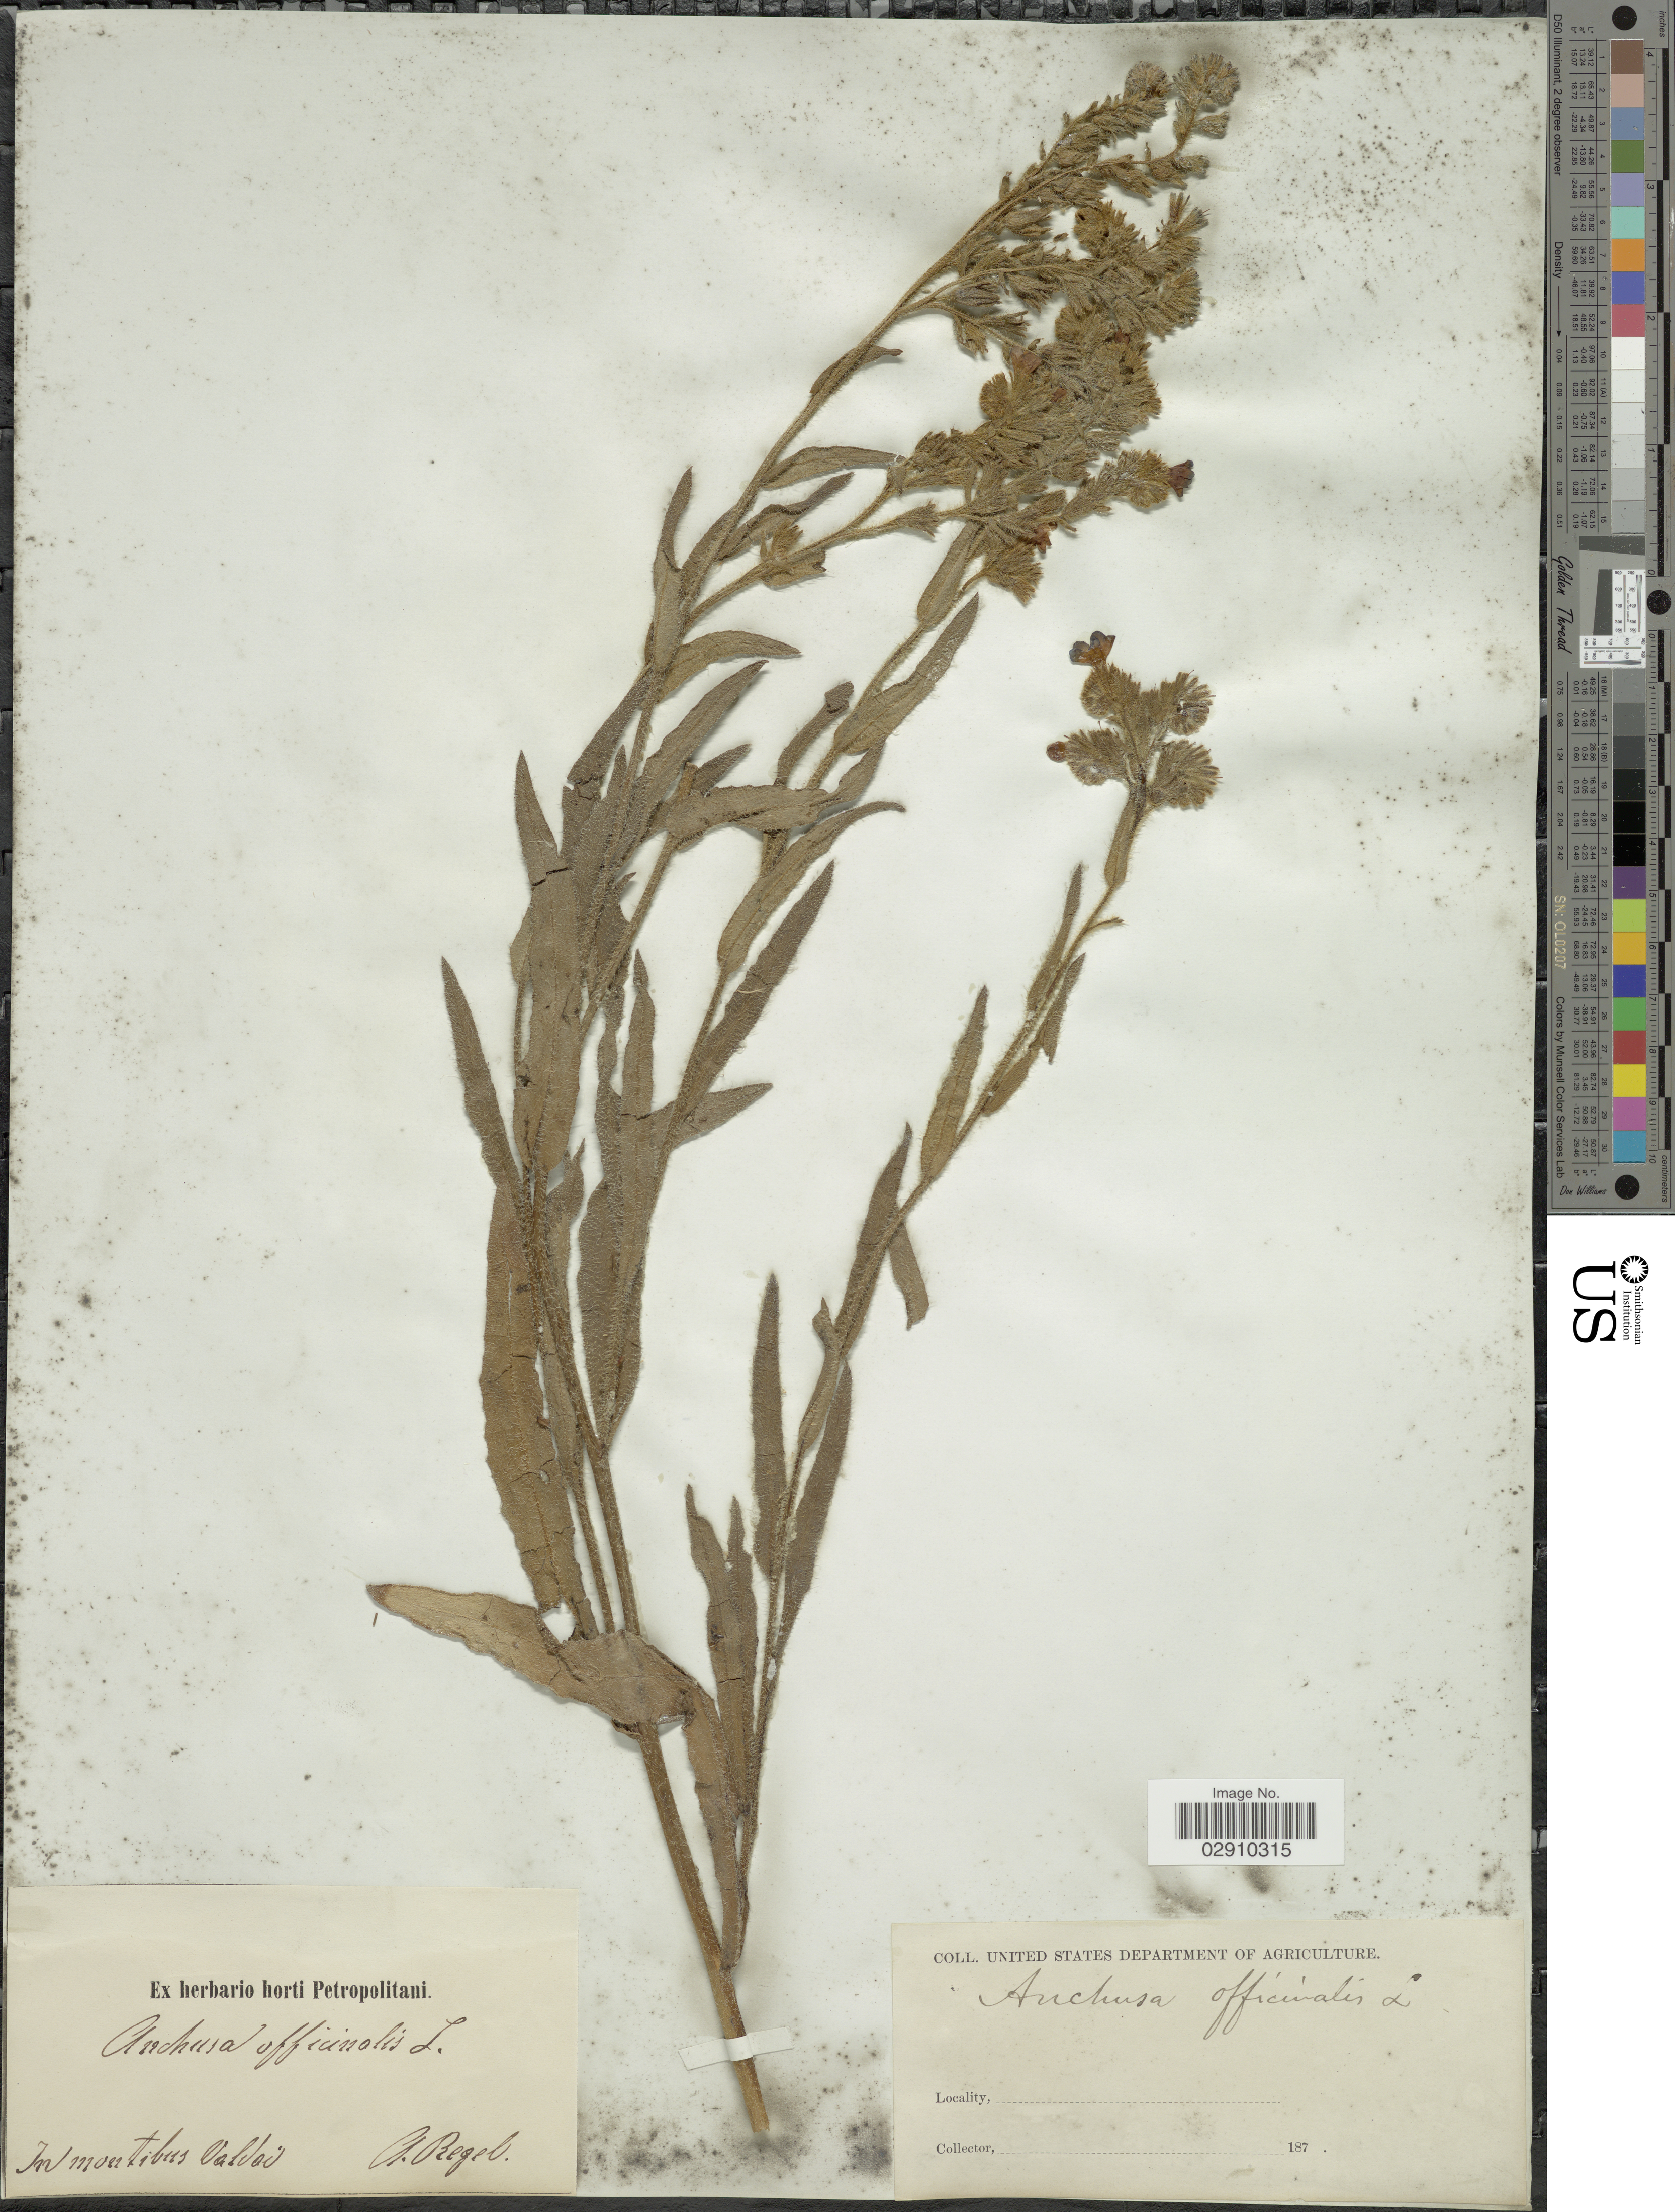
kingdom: Plantae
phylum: Tracheophyta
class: Magnoliopsida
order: Boraginales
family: Boraginaceae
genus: Anchusa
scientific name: Anchusa officinalis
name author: L.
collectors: A. Regel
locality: In montibus Valdoi.